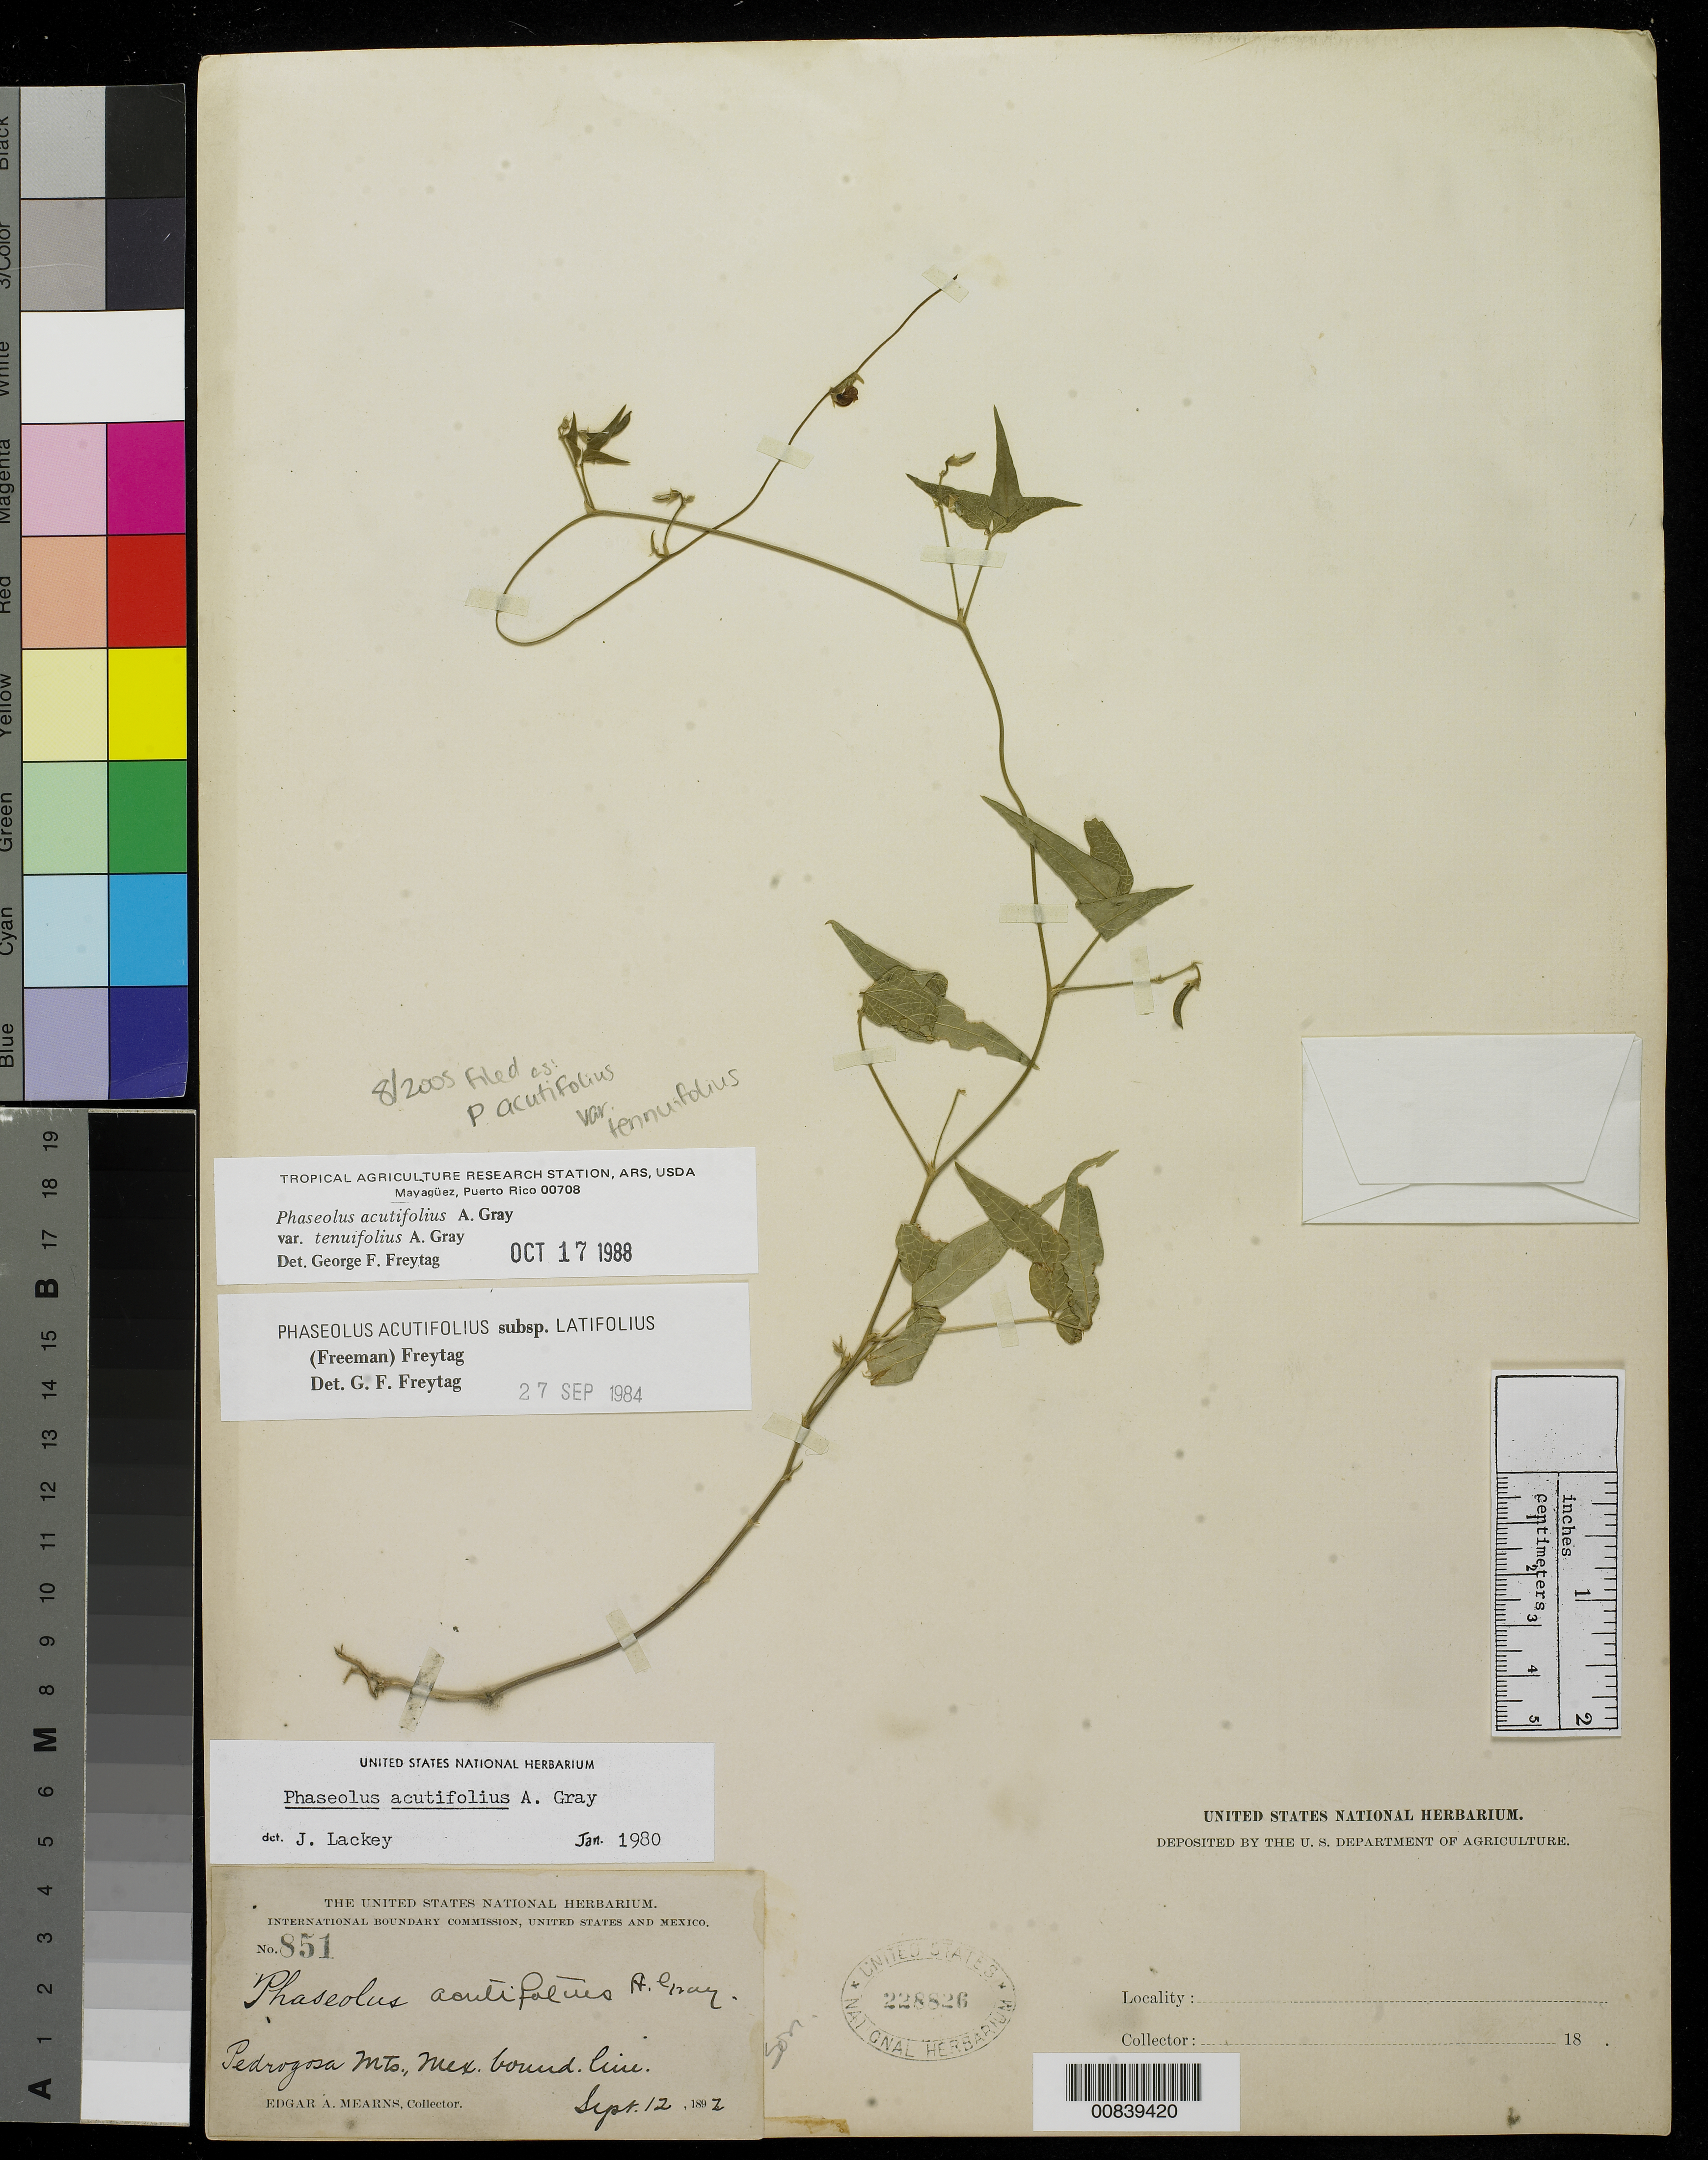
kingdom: Plantae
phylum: Tracheophyta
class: Magnoliopsida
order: Fabales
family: Fabaceae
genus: Phaseolus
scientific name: Phaseolus acutifolius var. tenuifolius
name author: A. Gray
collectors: E. A. Mearns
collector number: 851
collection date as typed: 12 Sep 1892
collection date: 1892-09-12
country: Mexico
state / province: Sonora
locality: Pedregosa Mts., Mexican Boundary Line.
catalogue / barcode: US 228826